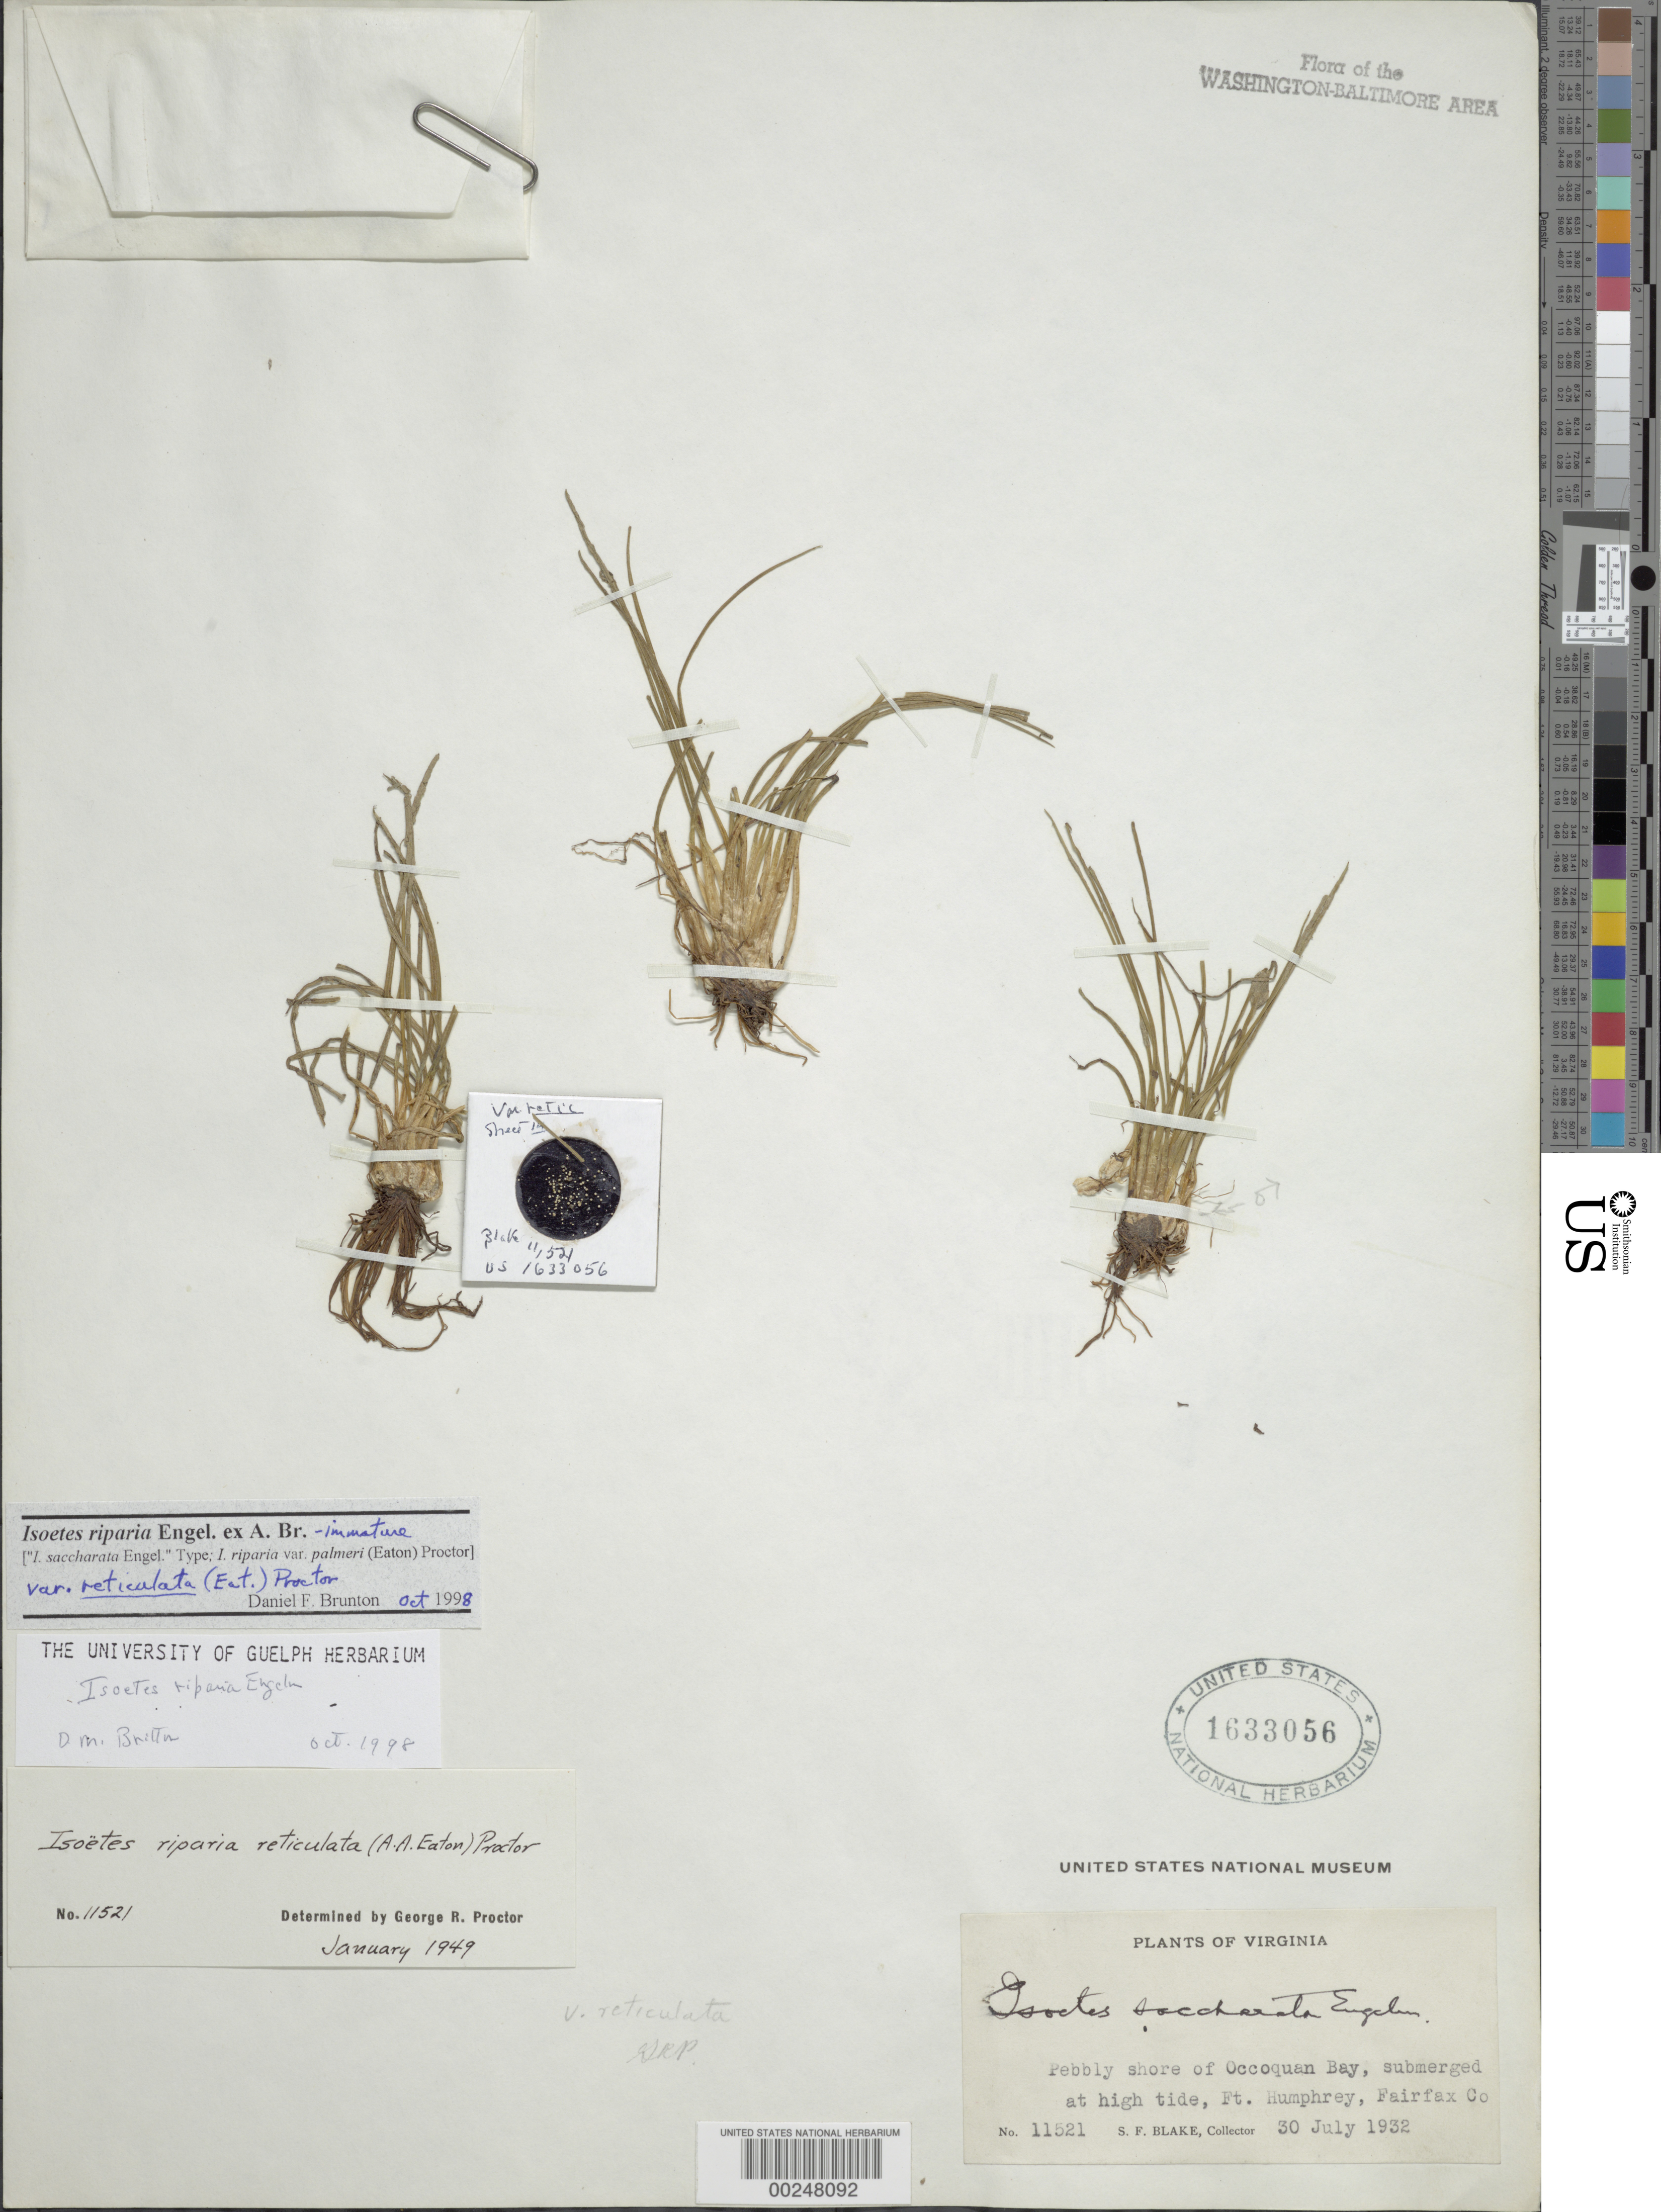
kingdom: Plantae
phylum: Tracheophyta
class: Lycopodiopsida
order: Isoetales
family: Isoetaceae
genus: Isoetes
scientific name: Isoetes riparia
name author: Engelm. ex A. Braun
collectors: S. Blake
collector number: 11521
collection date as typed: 30 Jul 1932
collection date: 1932-07-30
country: United States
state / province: Virginia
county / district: Fairfax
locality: Occoquan Bay, Fort Humphrey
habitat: Pebbly shore, submerged at high tide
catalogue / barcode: US 1633056